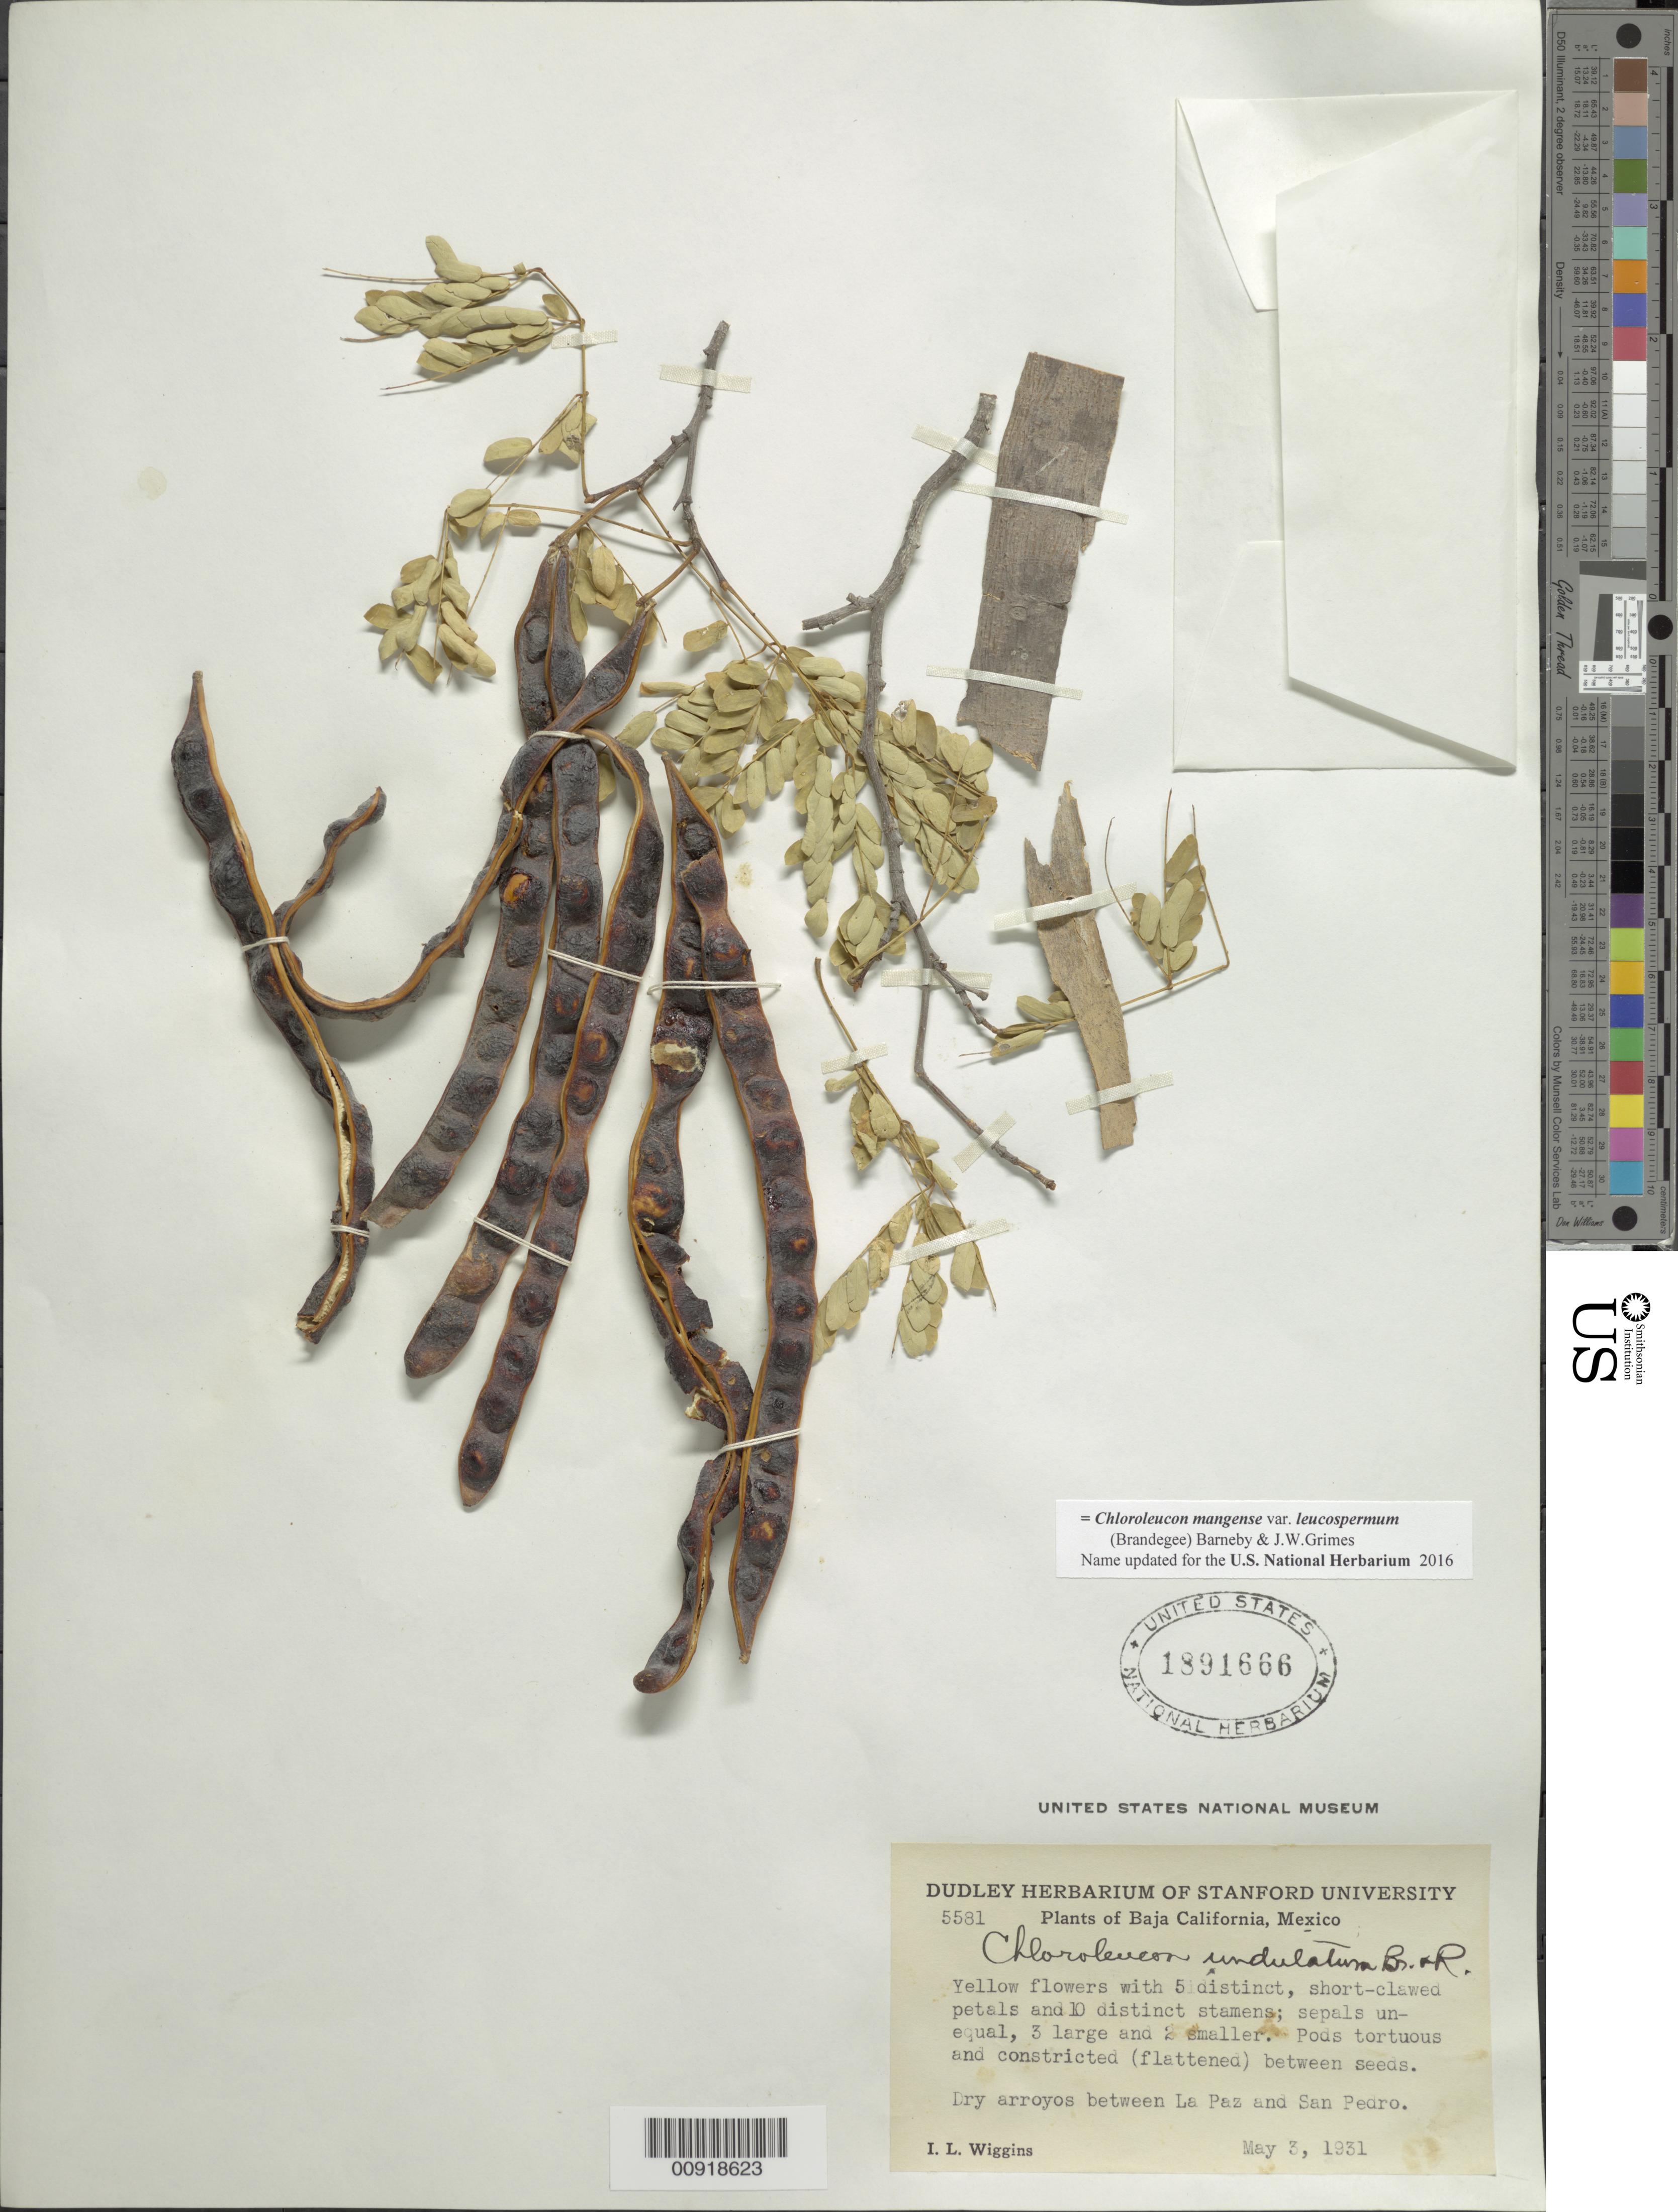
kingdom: Plantae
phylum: Tracheophyta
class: Magnoliopsida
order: Fabales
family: Fabaceae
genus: Chloroleucon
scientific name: Chloroleucon mangense var. leucospermum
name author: (Brandegee) Barneby & J.W. Grimes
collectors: I. L. Wiggins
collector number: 5581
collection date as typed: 03 May 1931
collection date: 1931-05-03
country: Mexico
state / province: Baja California Sur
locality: Betweern La Paz and San Pedro.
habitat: Dry arroyos.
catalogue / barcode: US 1891666